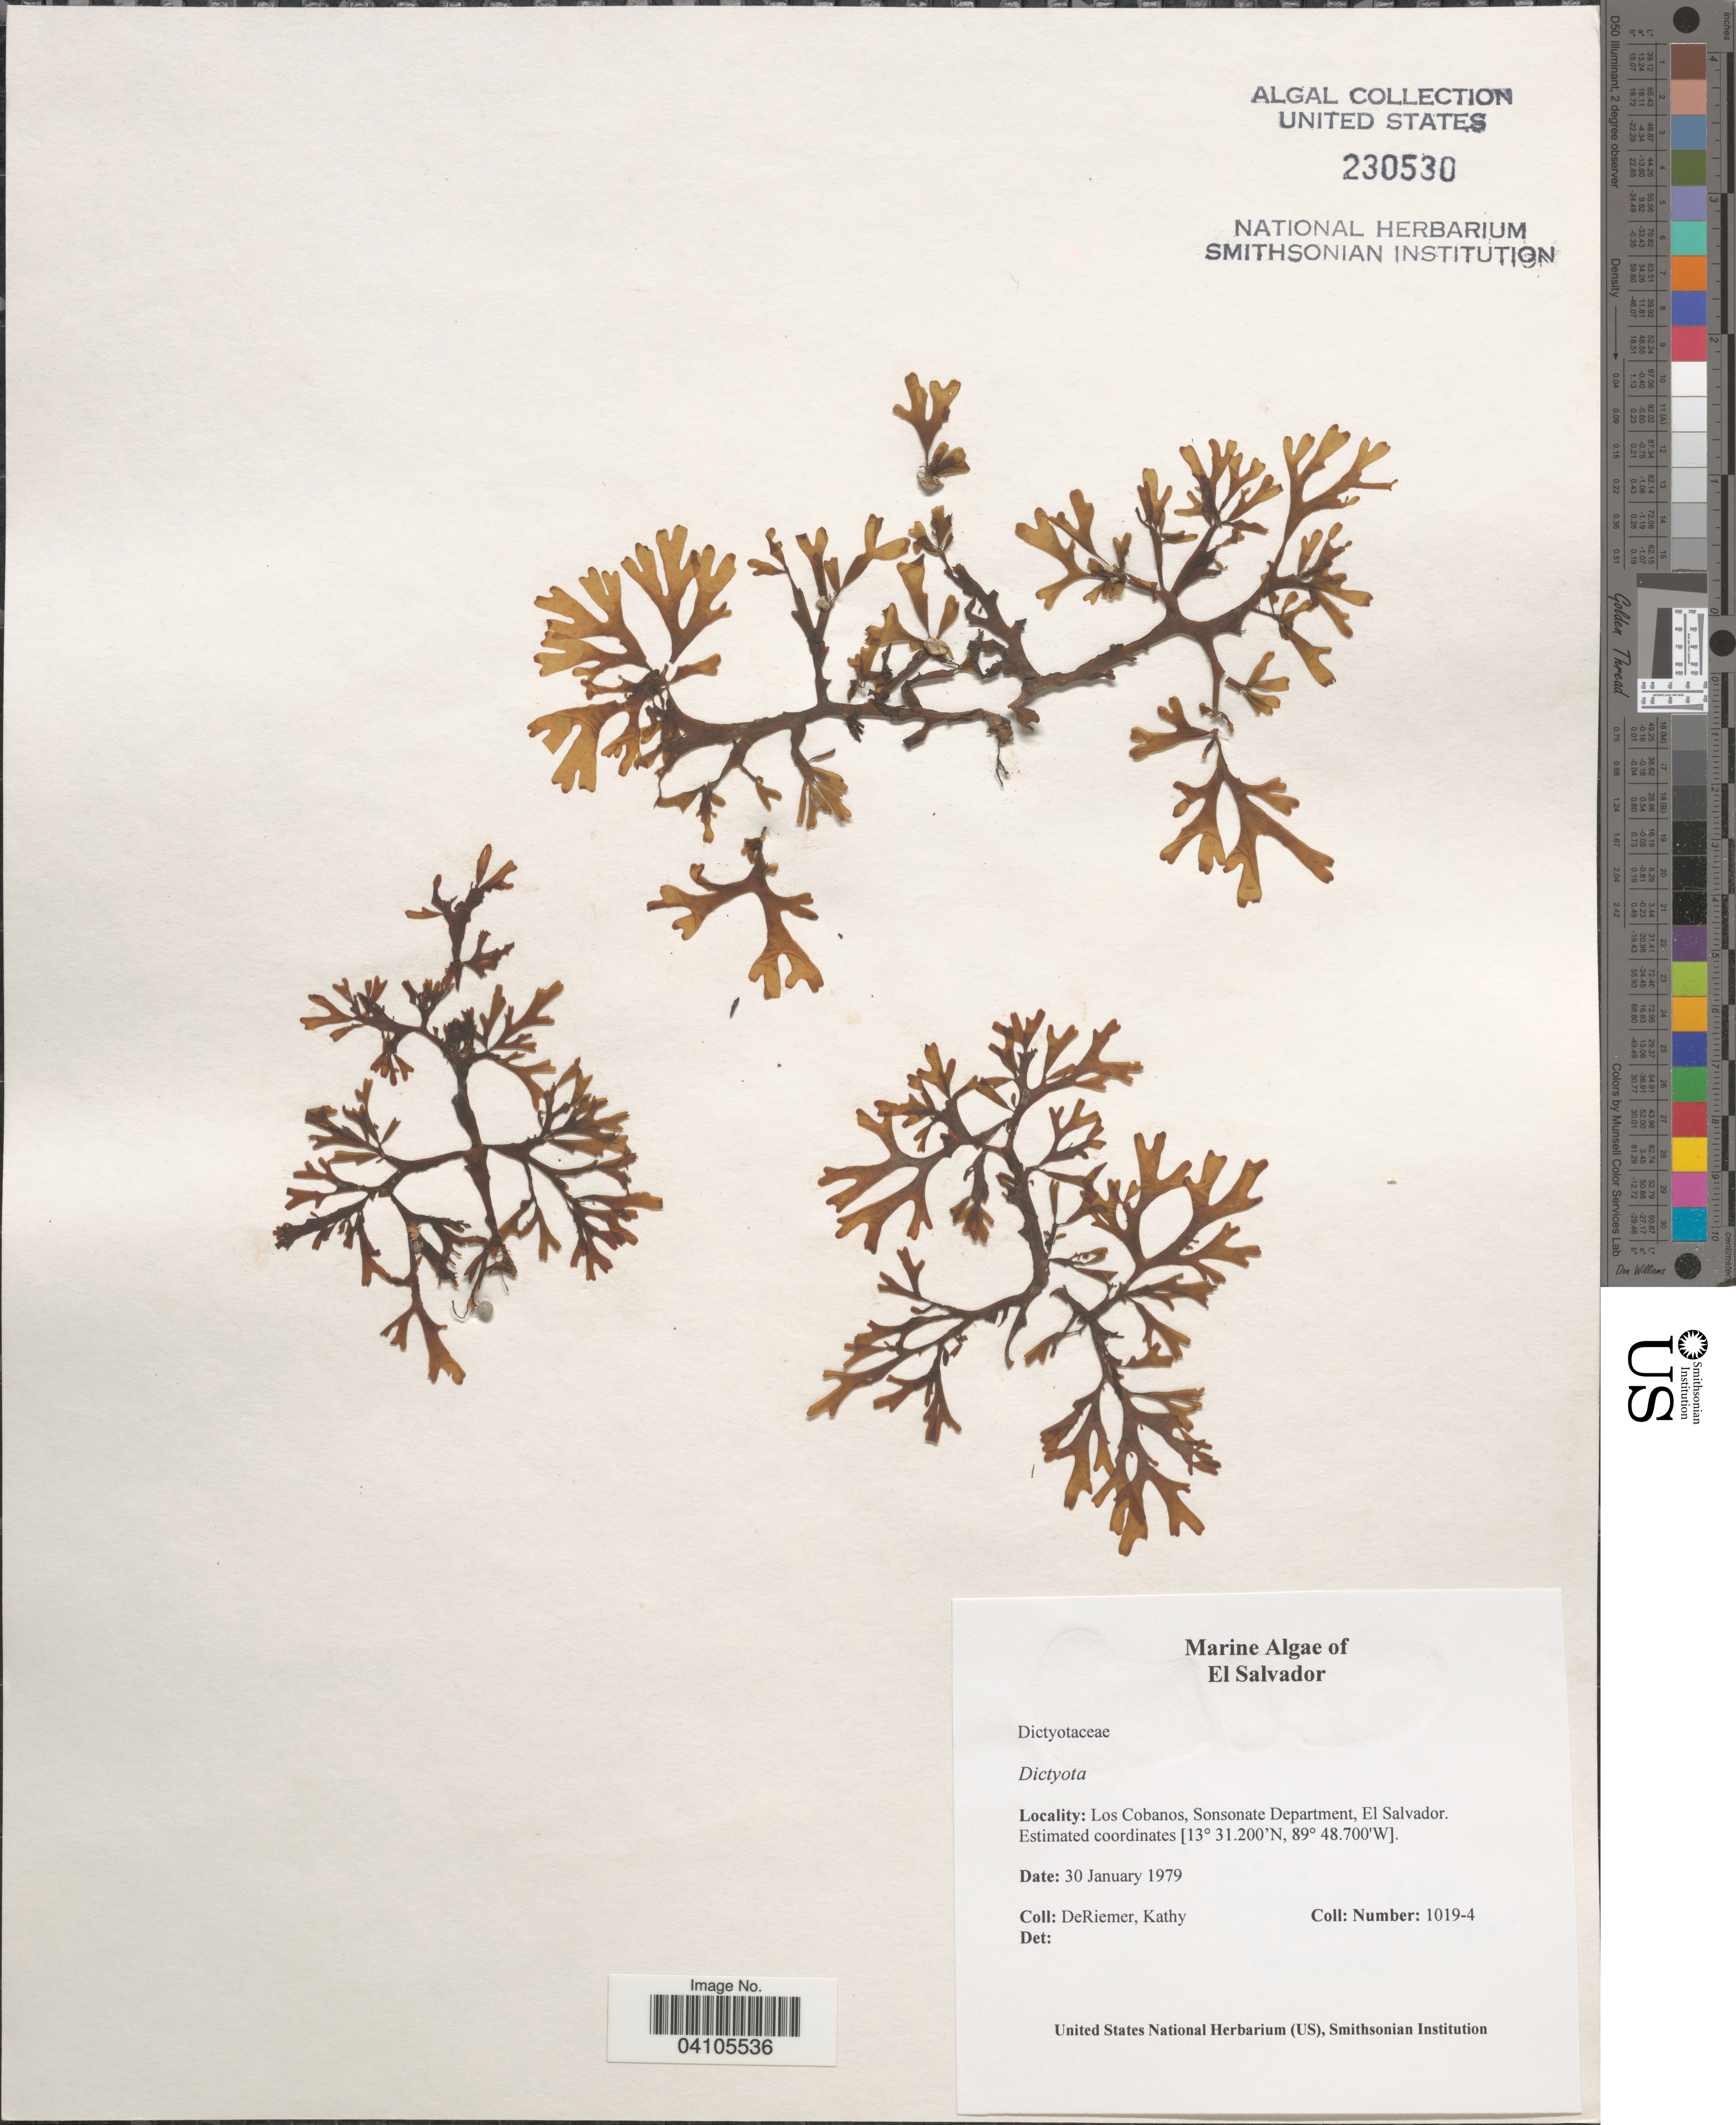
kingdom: Chromista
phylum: Ochrophyta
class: Phaeophyceae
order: Dictyotales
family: Dictyotaceae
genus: Dictyota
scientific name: Dictyota sp.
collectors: K. DeRiemer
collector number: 1019-4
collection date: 1979-01-30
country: El Salvador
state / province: Sonsonate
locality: Los Cobanos, Sonsonate Department.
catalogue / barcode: US 230530